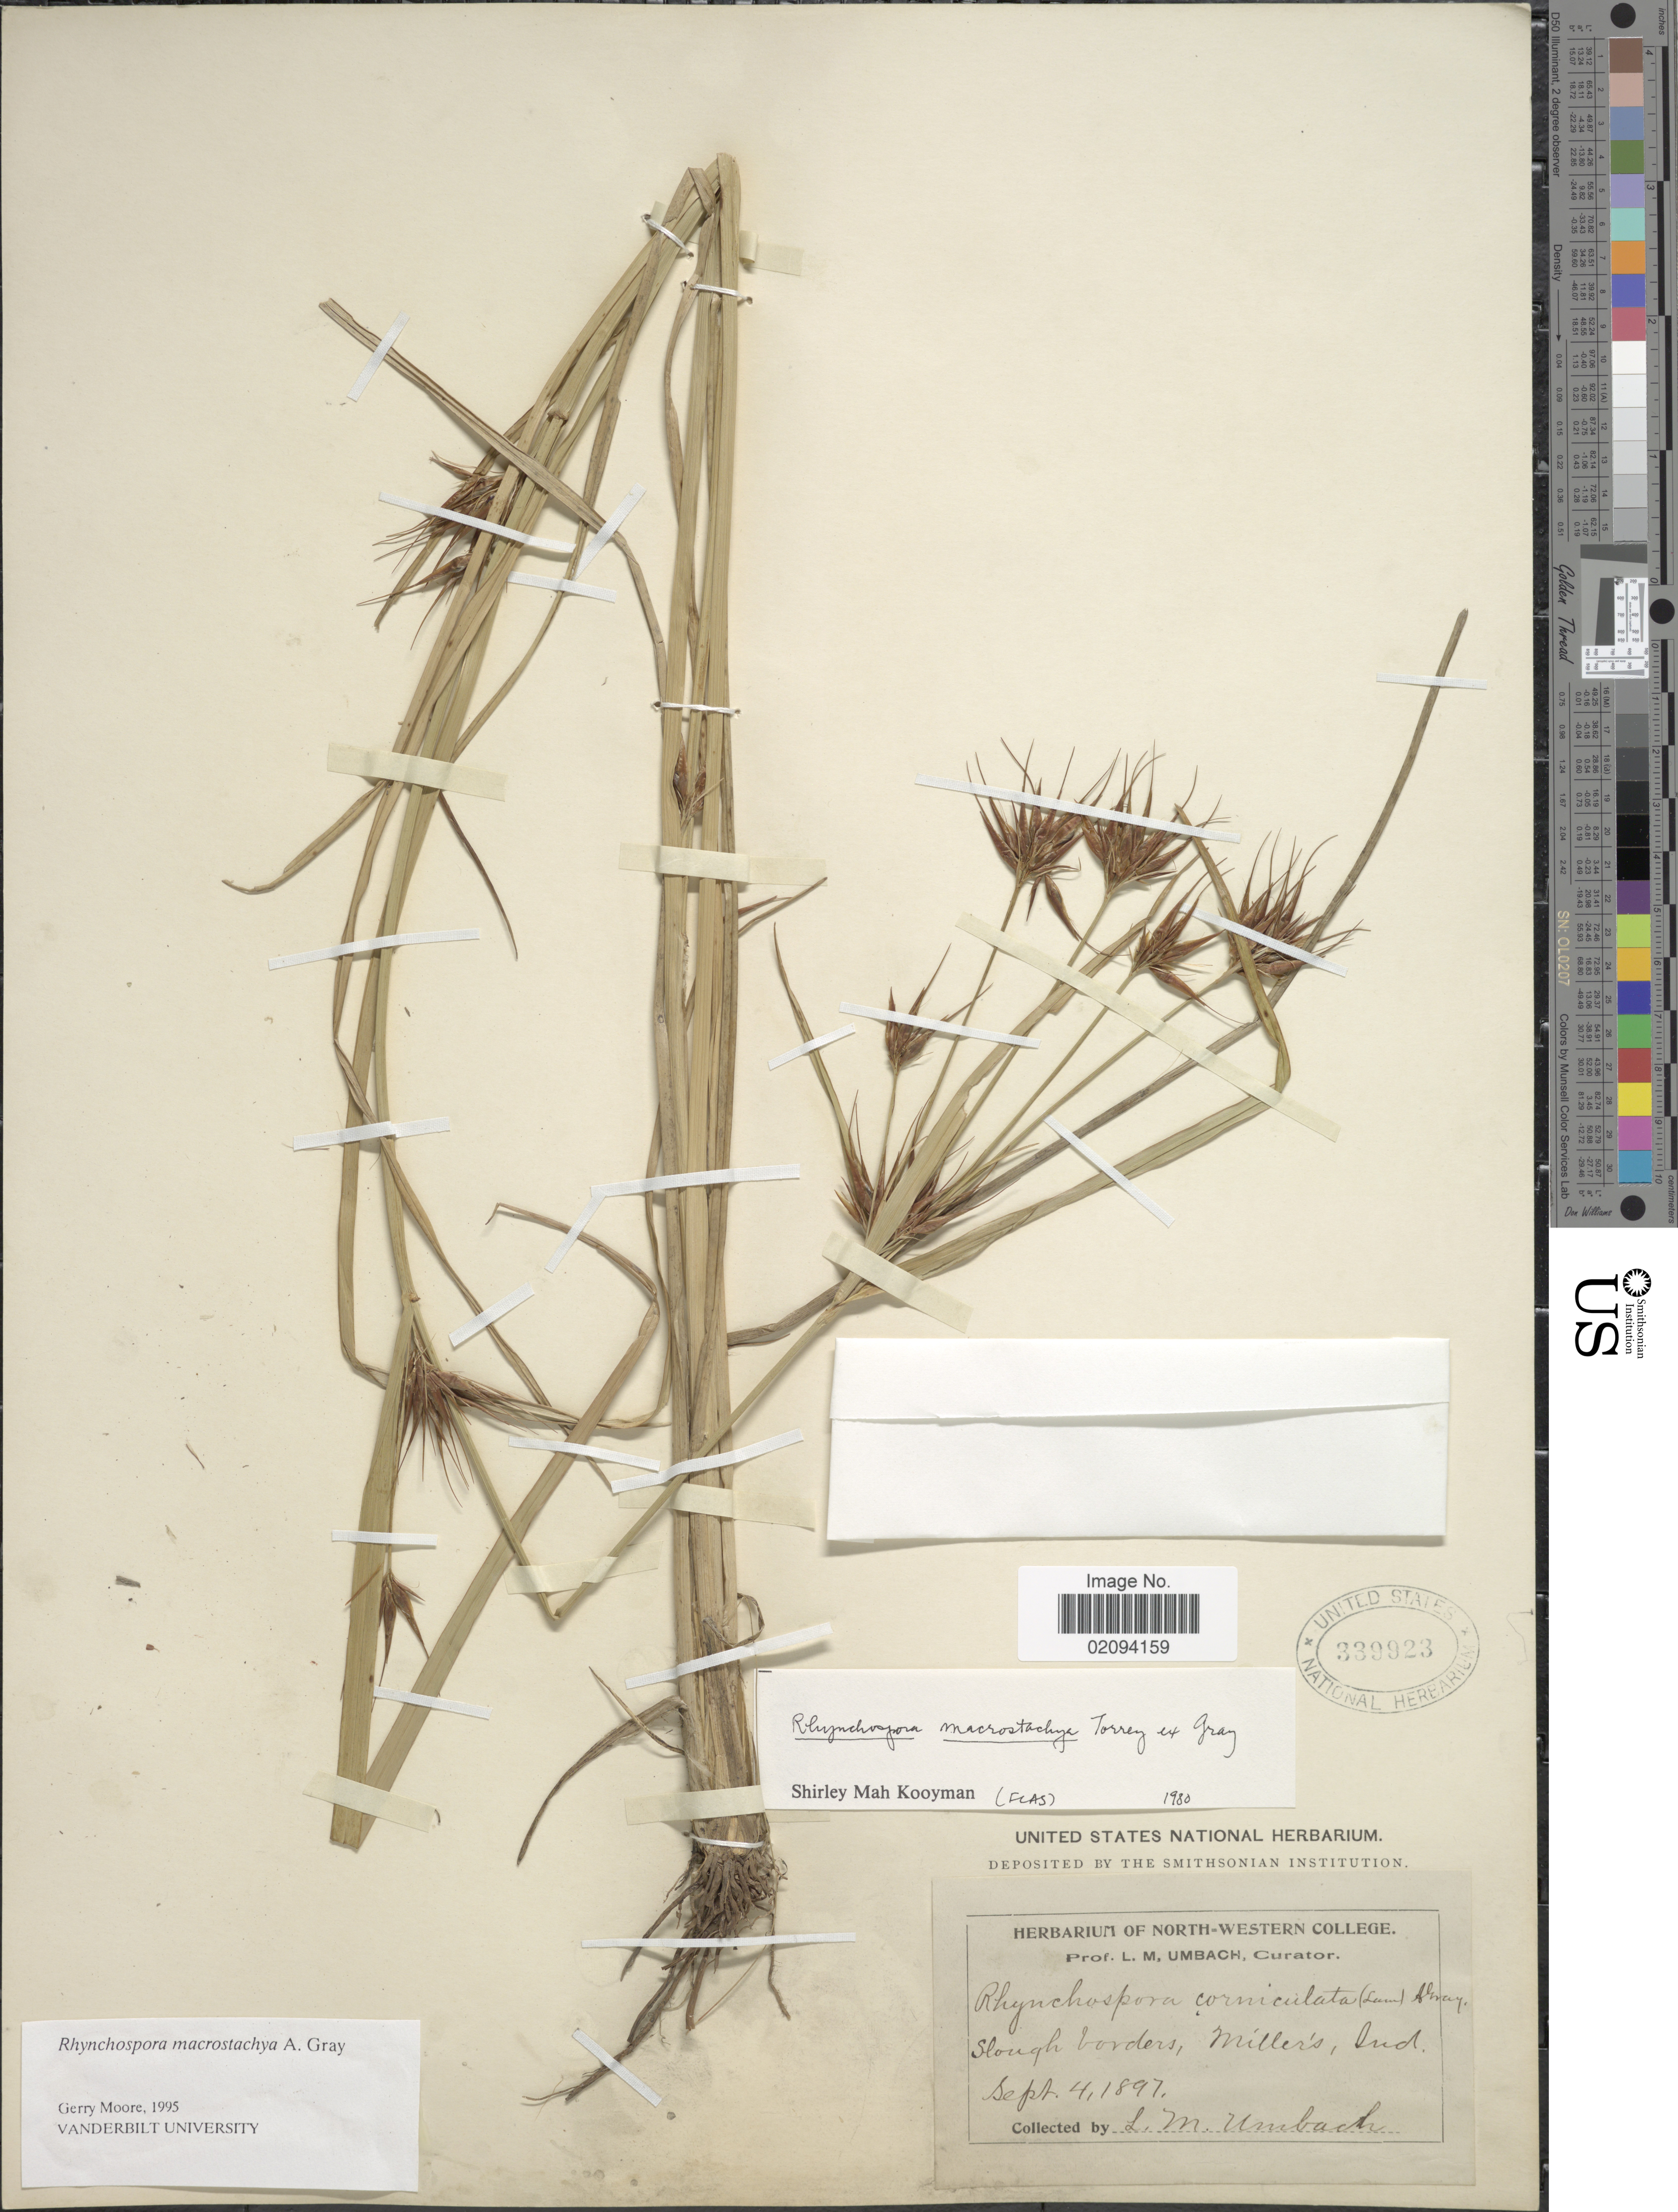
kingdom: Plantae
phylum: Tracheophyta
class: Liliopsida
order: Poales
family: Cyperaceae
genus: Rhynchospora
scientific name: Rhynchospora macrostachya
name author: Torr. ex A. Gray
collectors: L. M. Umbach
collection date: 1897-09-04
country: United States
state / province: Indiana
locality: Slough borders, Miller's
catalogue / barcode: US 339923